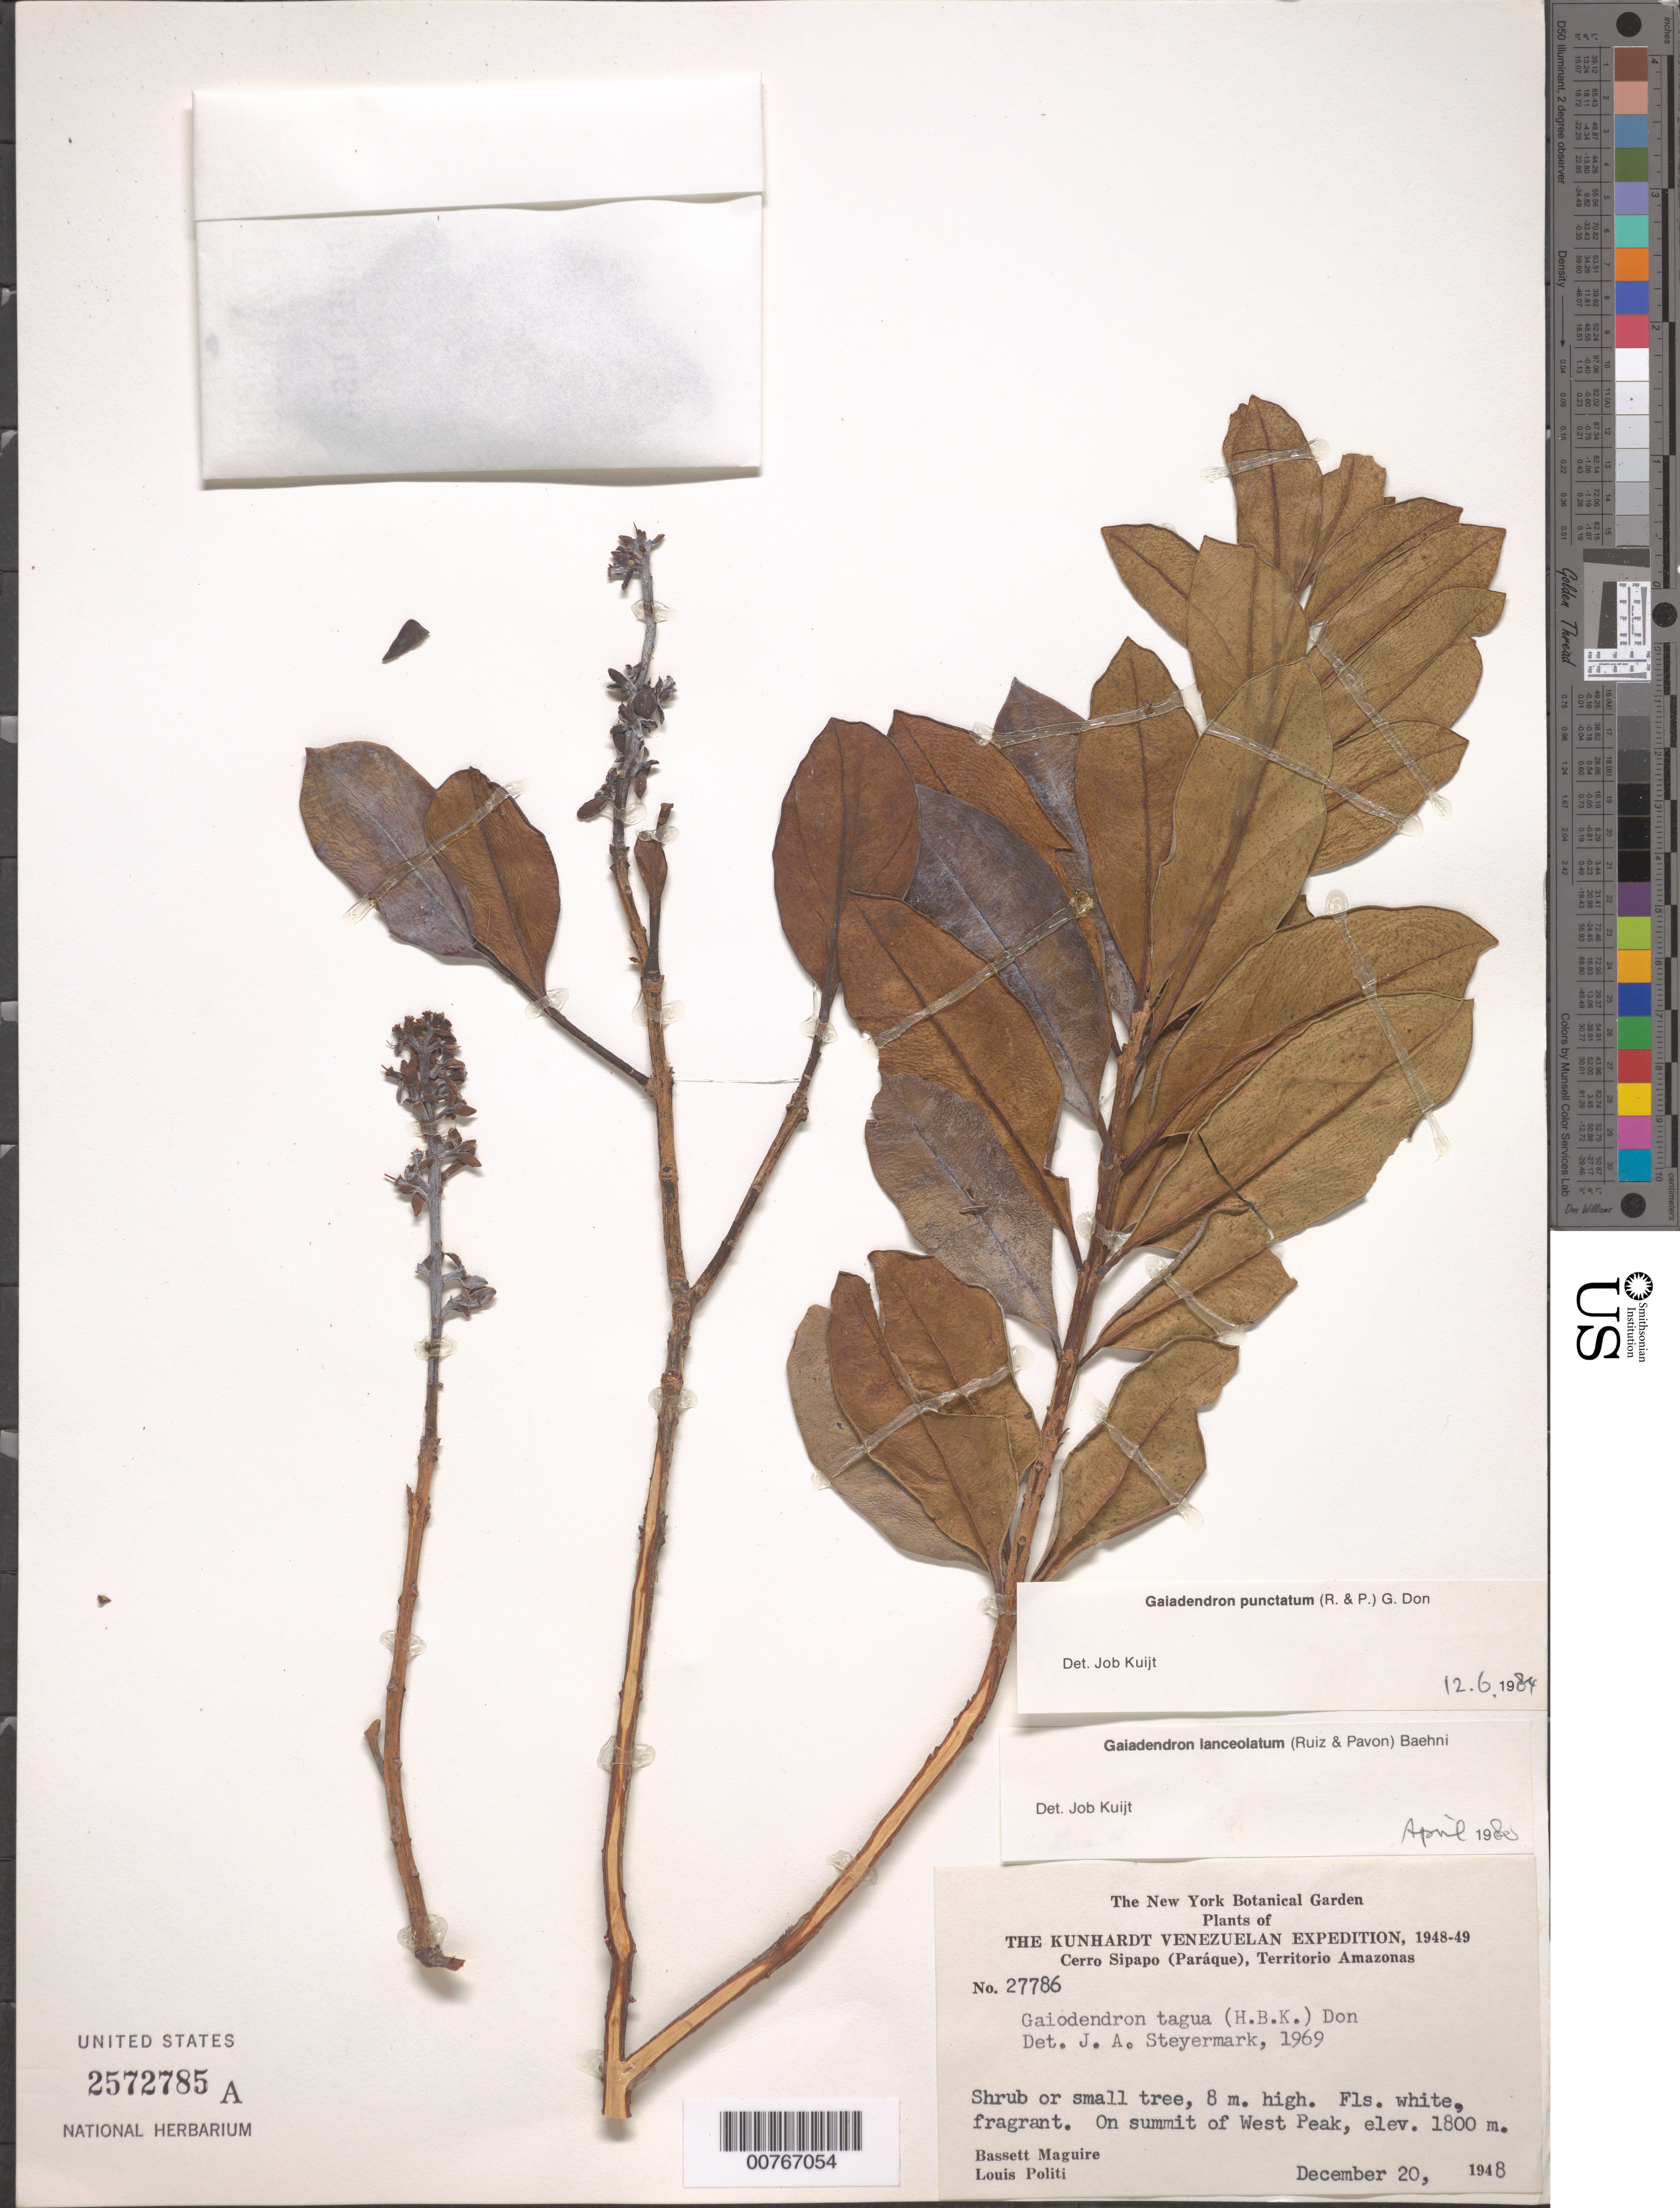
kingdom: Plantae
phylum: Tracheophyta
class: Magnoliopsida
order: Santalales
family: Loranthaceae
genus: Gaiadendron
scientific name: Gaiadendron punctatum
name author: (Ruiz & Pav.) G. Don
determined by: Kuijt, Job, (CANADA)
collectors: B. Maguire & L. Politi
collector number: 27786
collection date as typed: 20-Dec-48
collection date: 1948-12-20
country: Venezuela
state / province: Amazonas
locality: Cerro Sipapo (Paráque), summit of West Peak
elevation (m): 1676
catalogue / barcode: US 2572785A